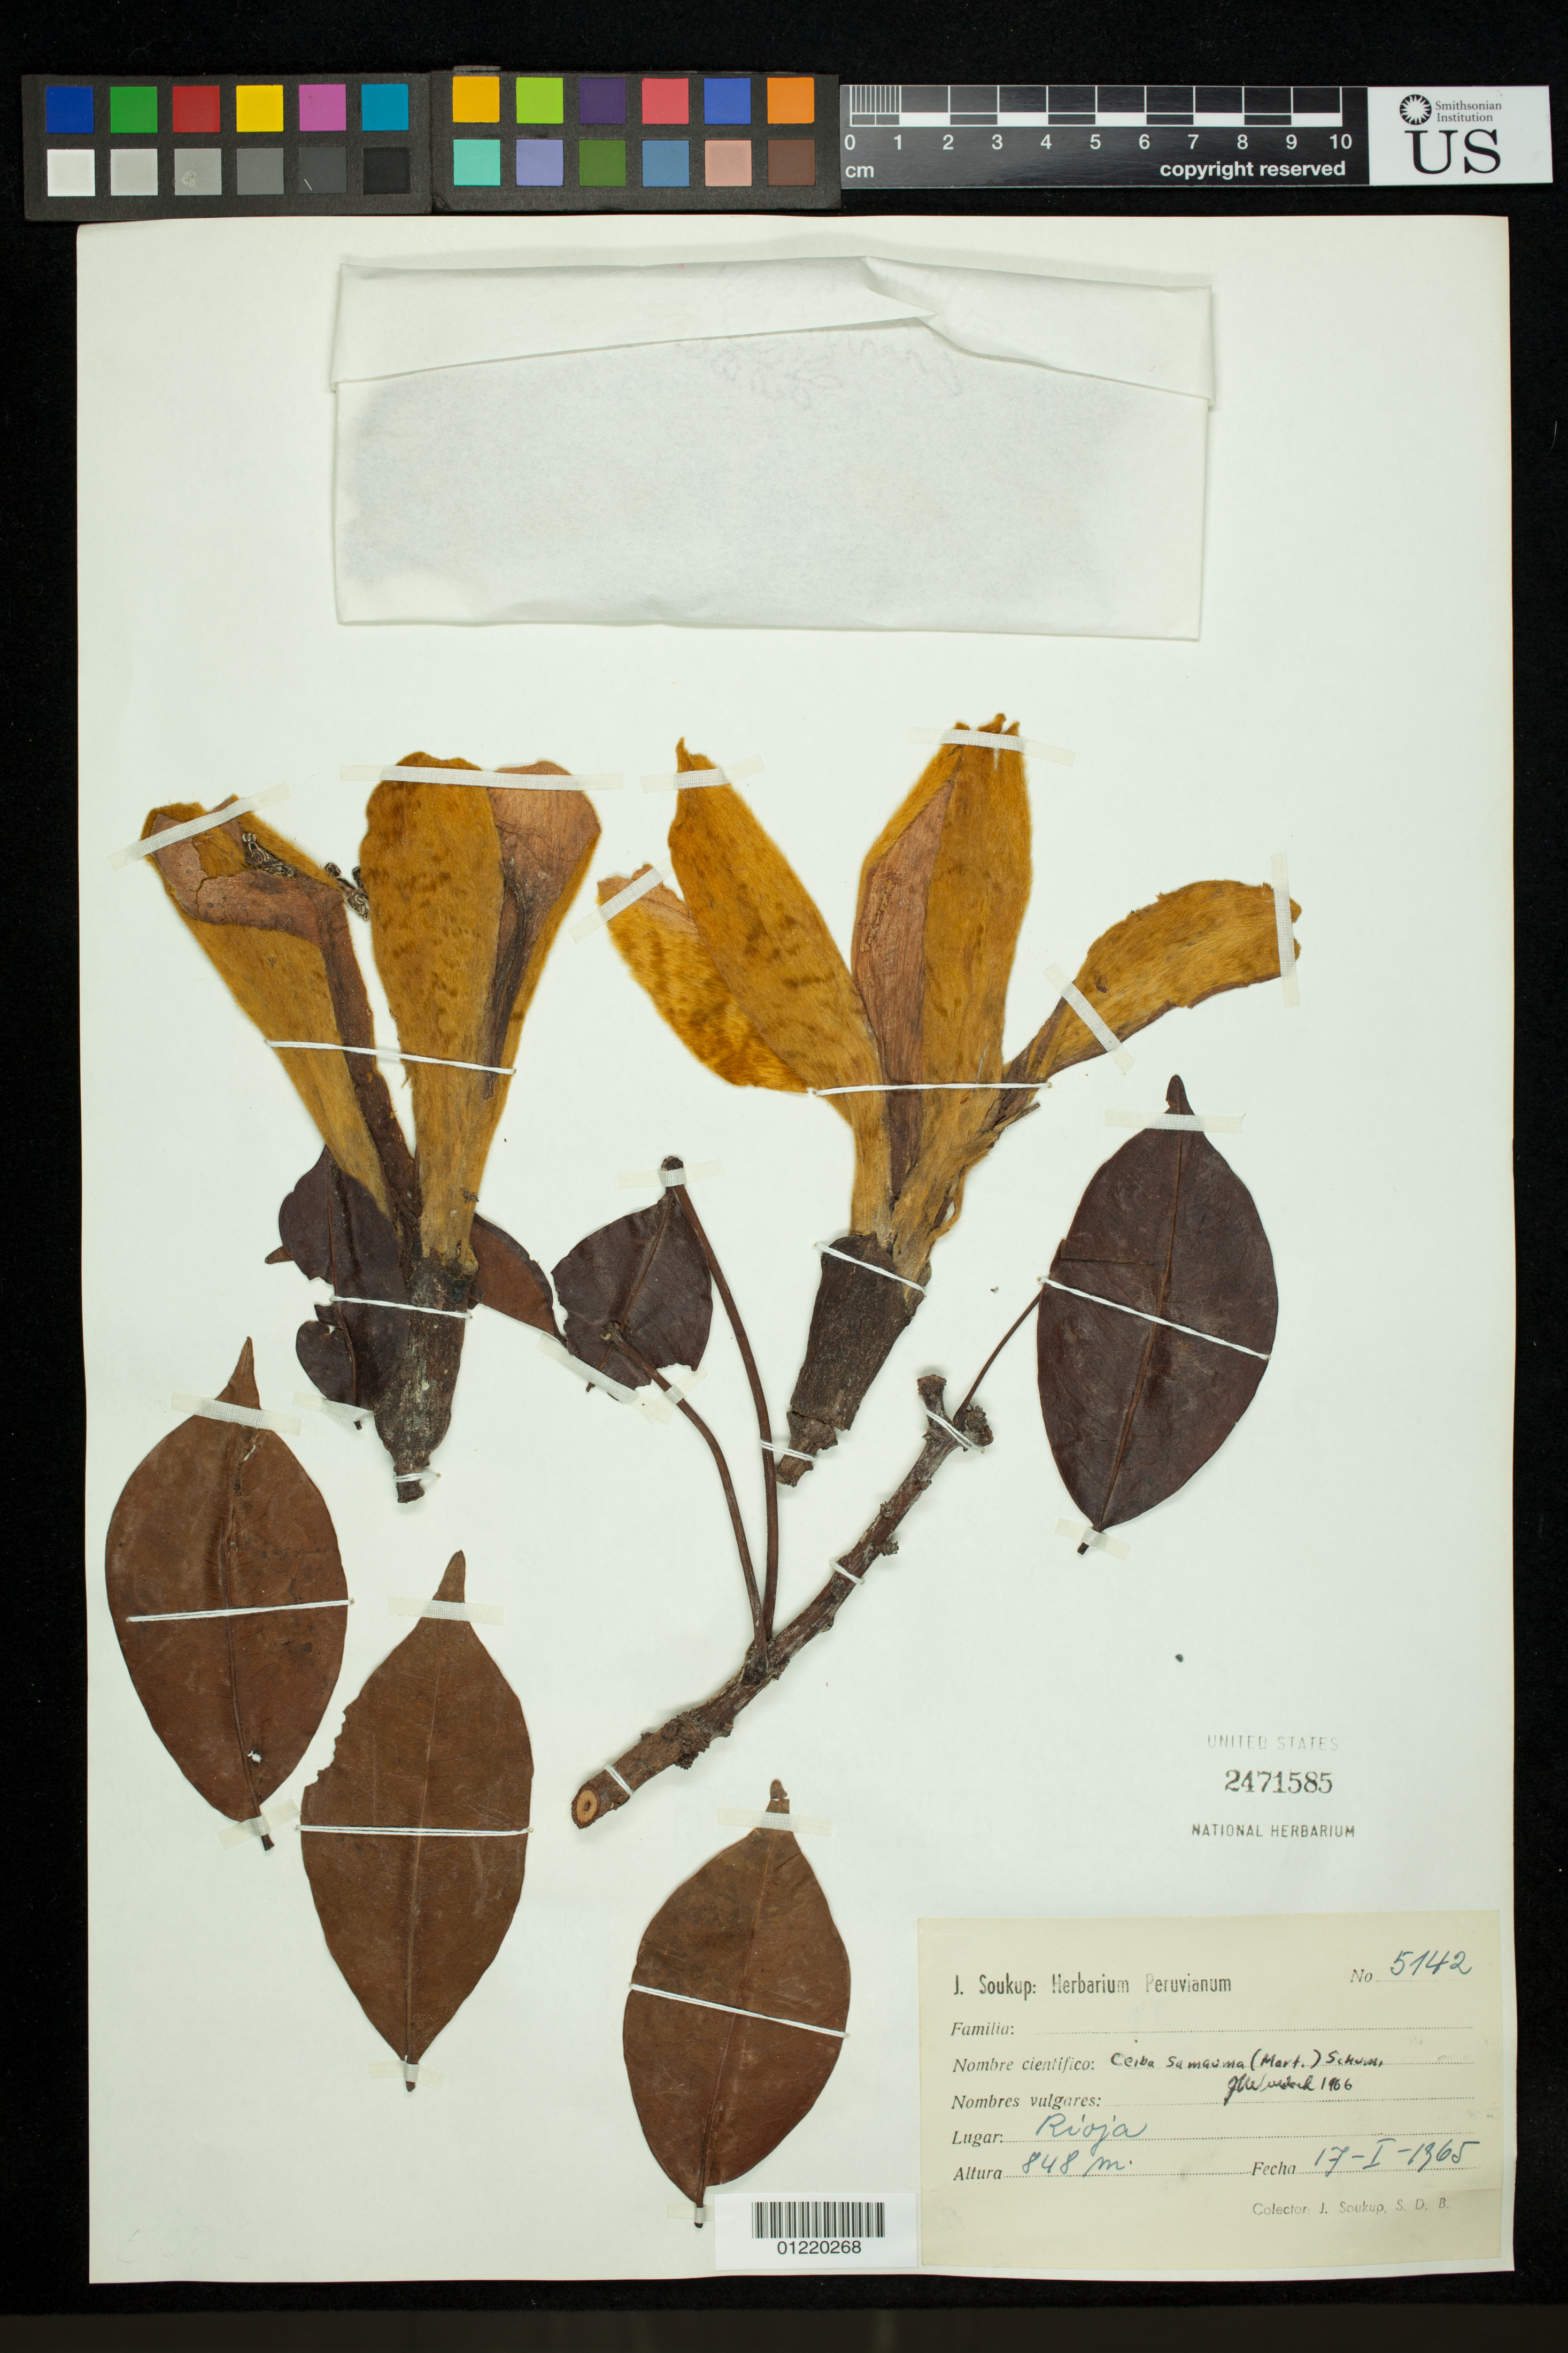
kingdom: Plantae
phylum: Tracheophyta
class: Magnoliopsida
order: Malvales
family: Malvaceae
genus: Ceiba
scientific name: Ceiba samauma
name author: (Mart.) K. Schum.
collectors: J. J. Soukup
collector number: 5142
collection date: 1965-01-17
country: Peru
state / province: San Martín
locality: Rioja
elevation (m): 848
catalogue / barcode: US 2471585